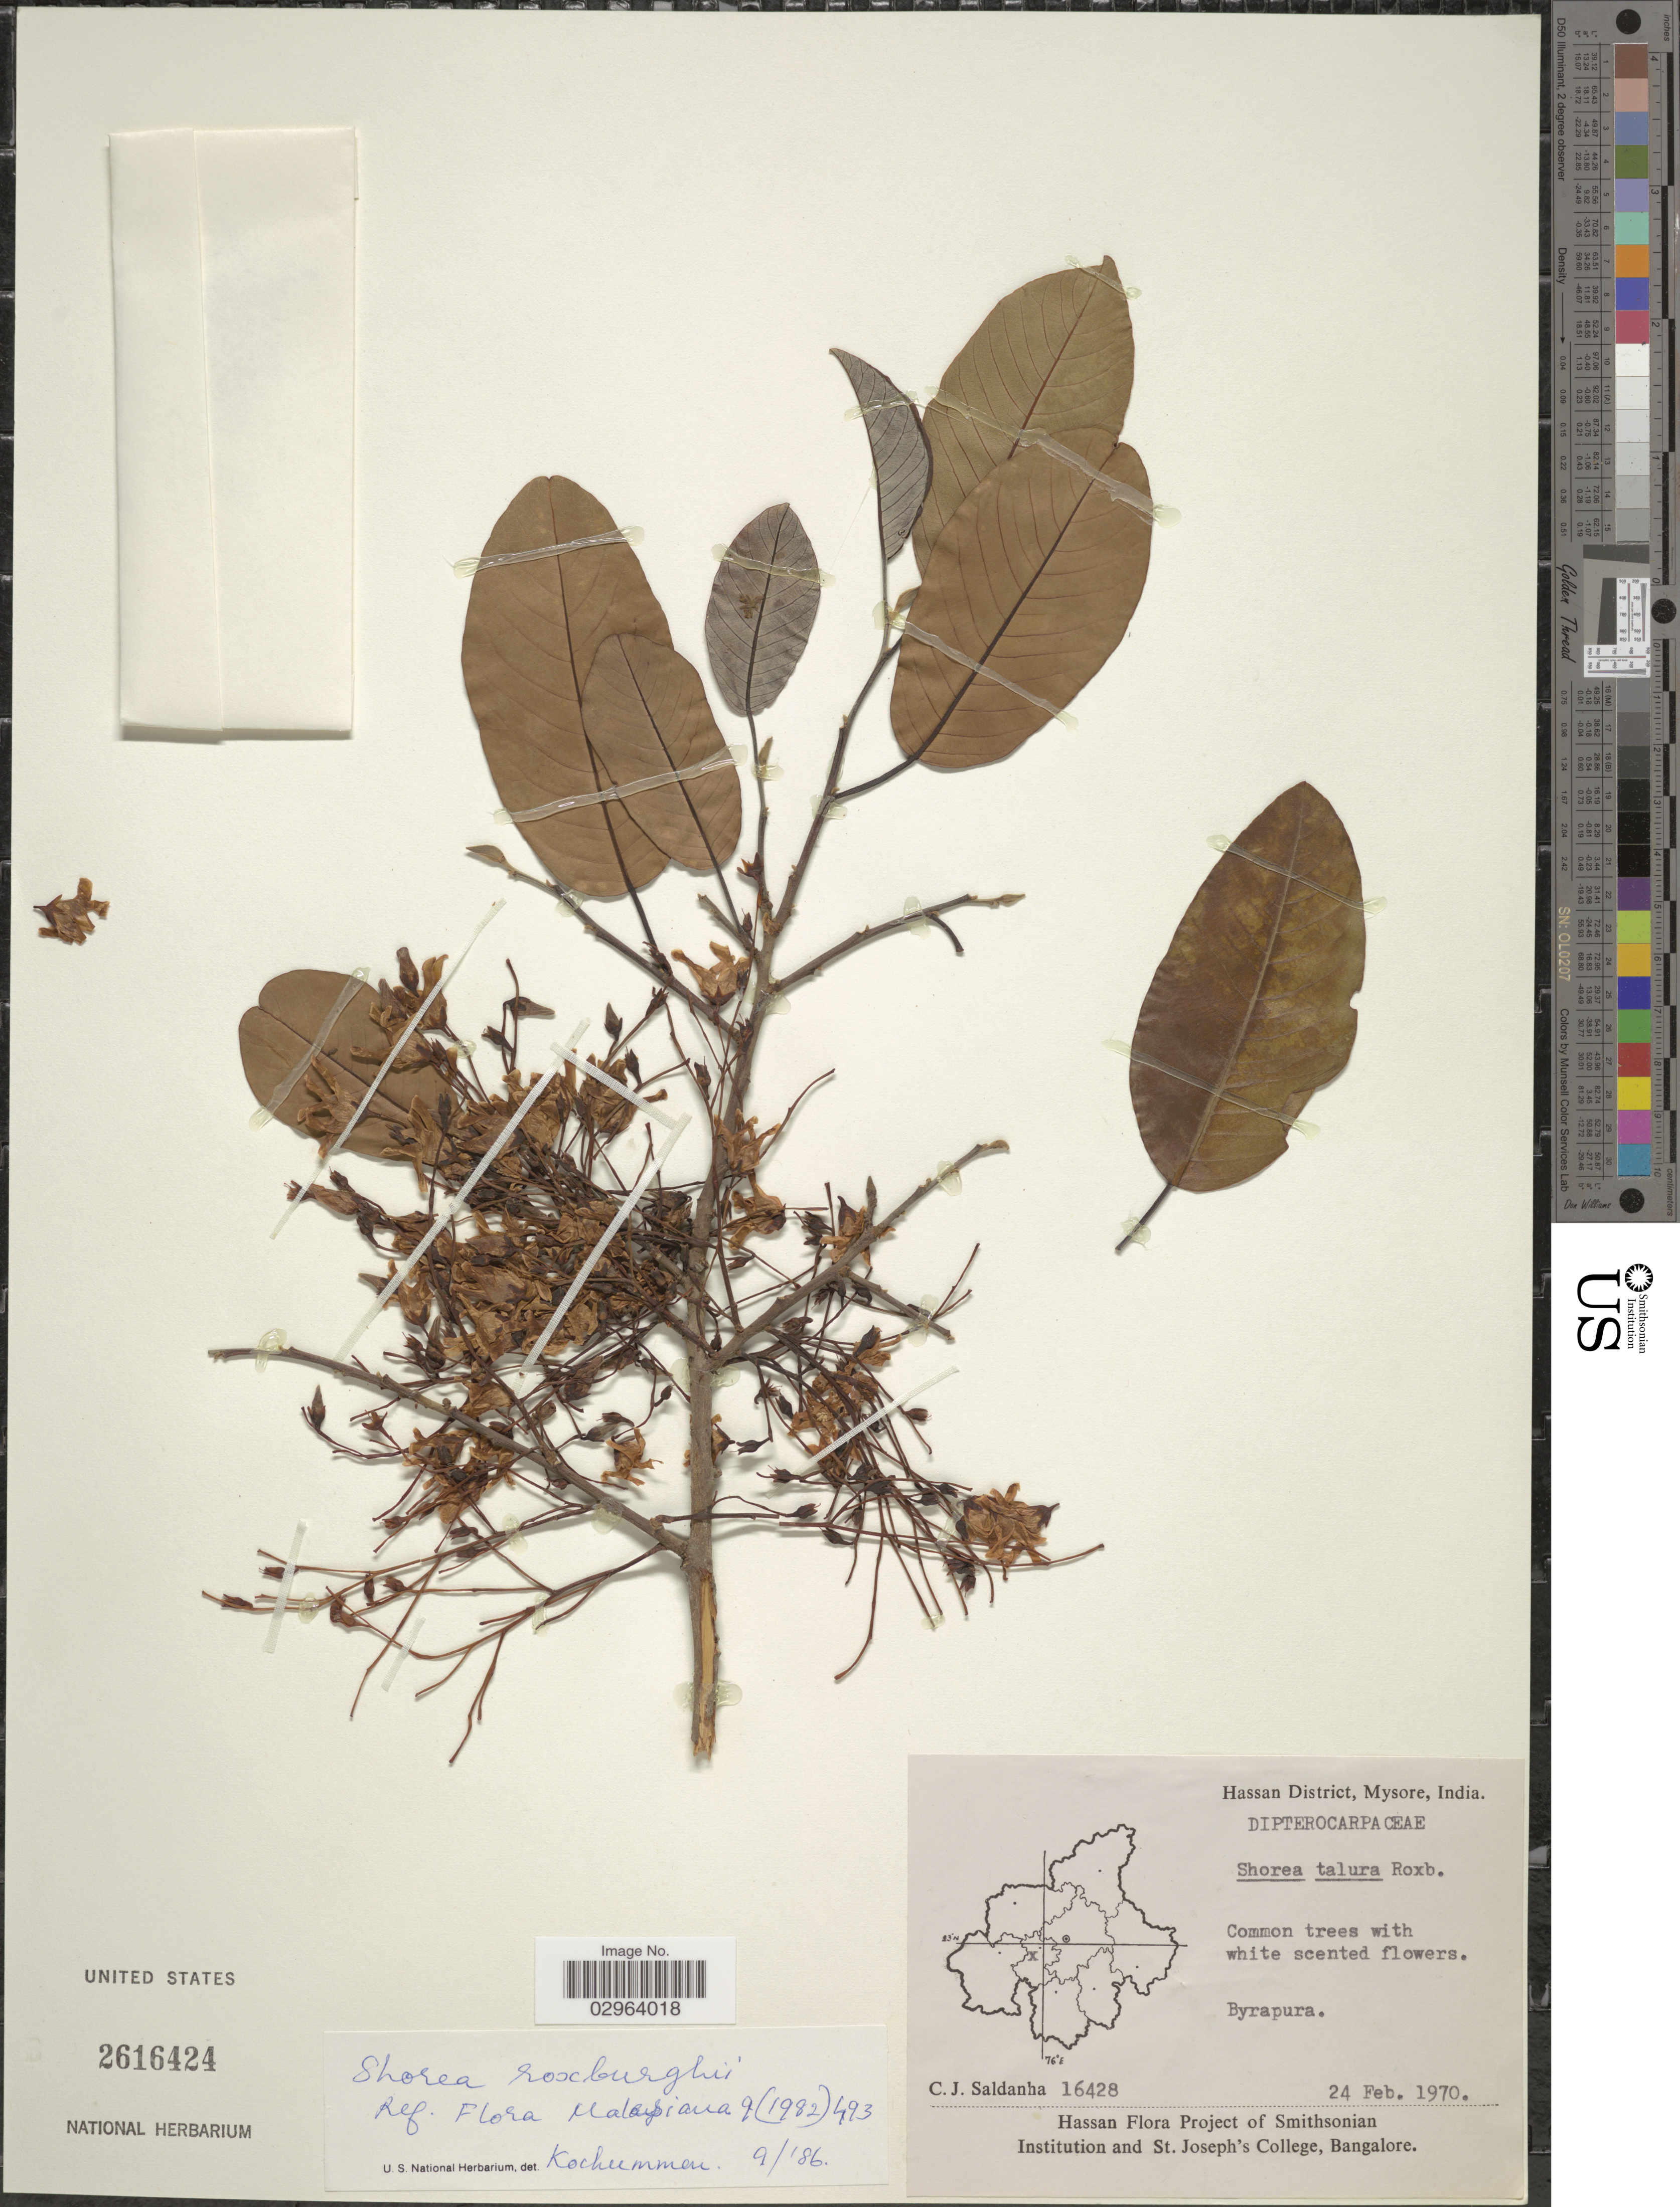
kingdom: Plantae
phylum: Tracheophyta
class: Magnoliopsida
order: Malvales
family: Dipterocarpaceae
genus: Anthoshorea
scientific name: Anthoshorea roxburghii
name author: (G. Don) P.S. Ashton & J. Heck.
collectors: C. J. Saldanha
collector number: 16428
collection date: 1970-02-24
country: India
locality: Hassan District, Mysore. Byrapura.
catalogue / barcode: US 2616424